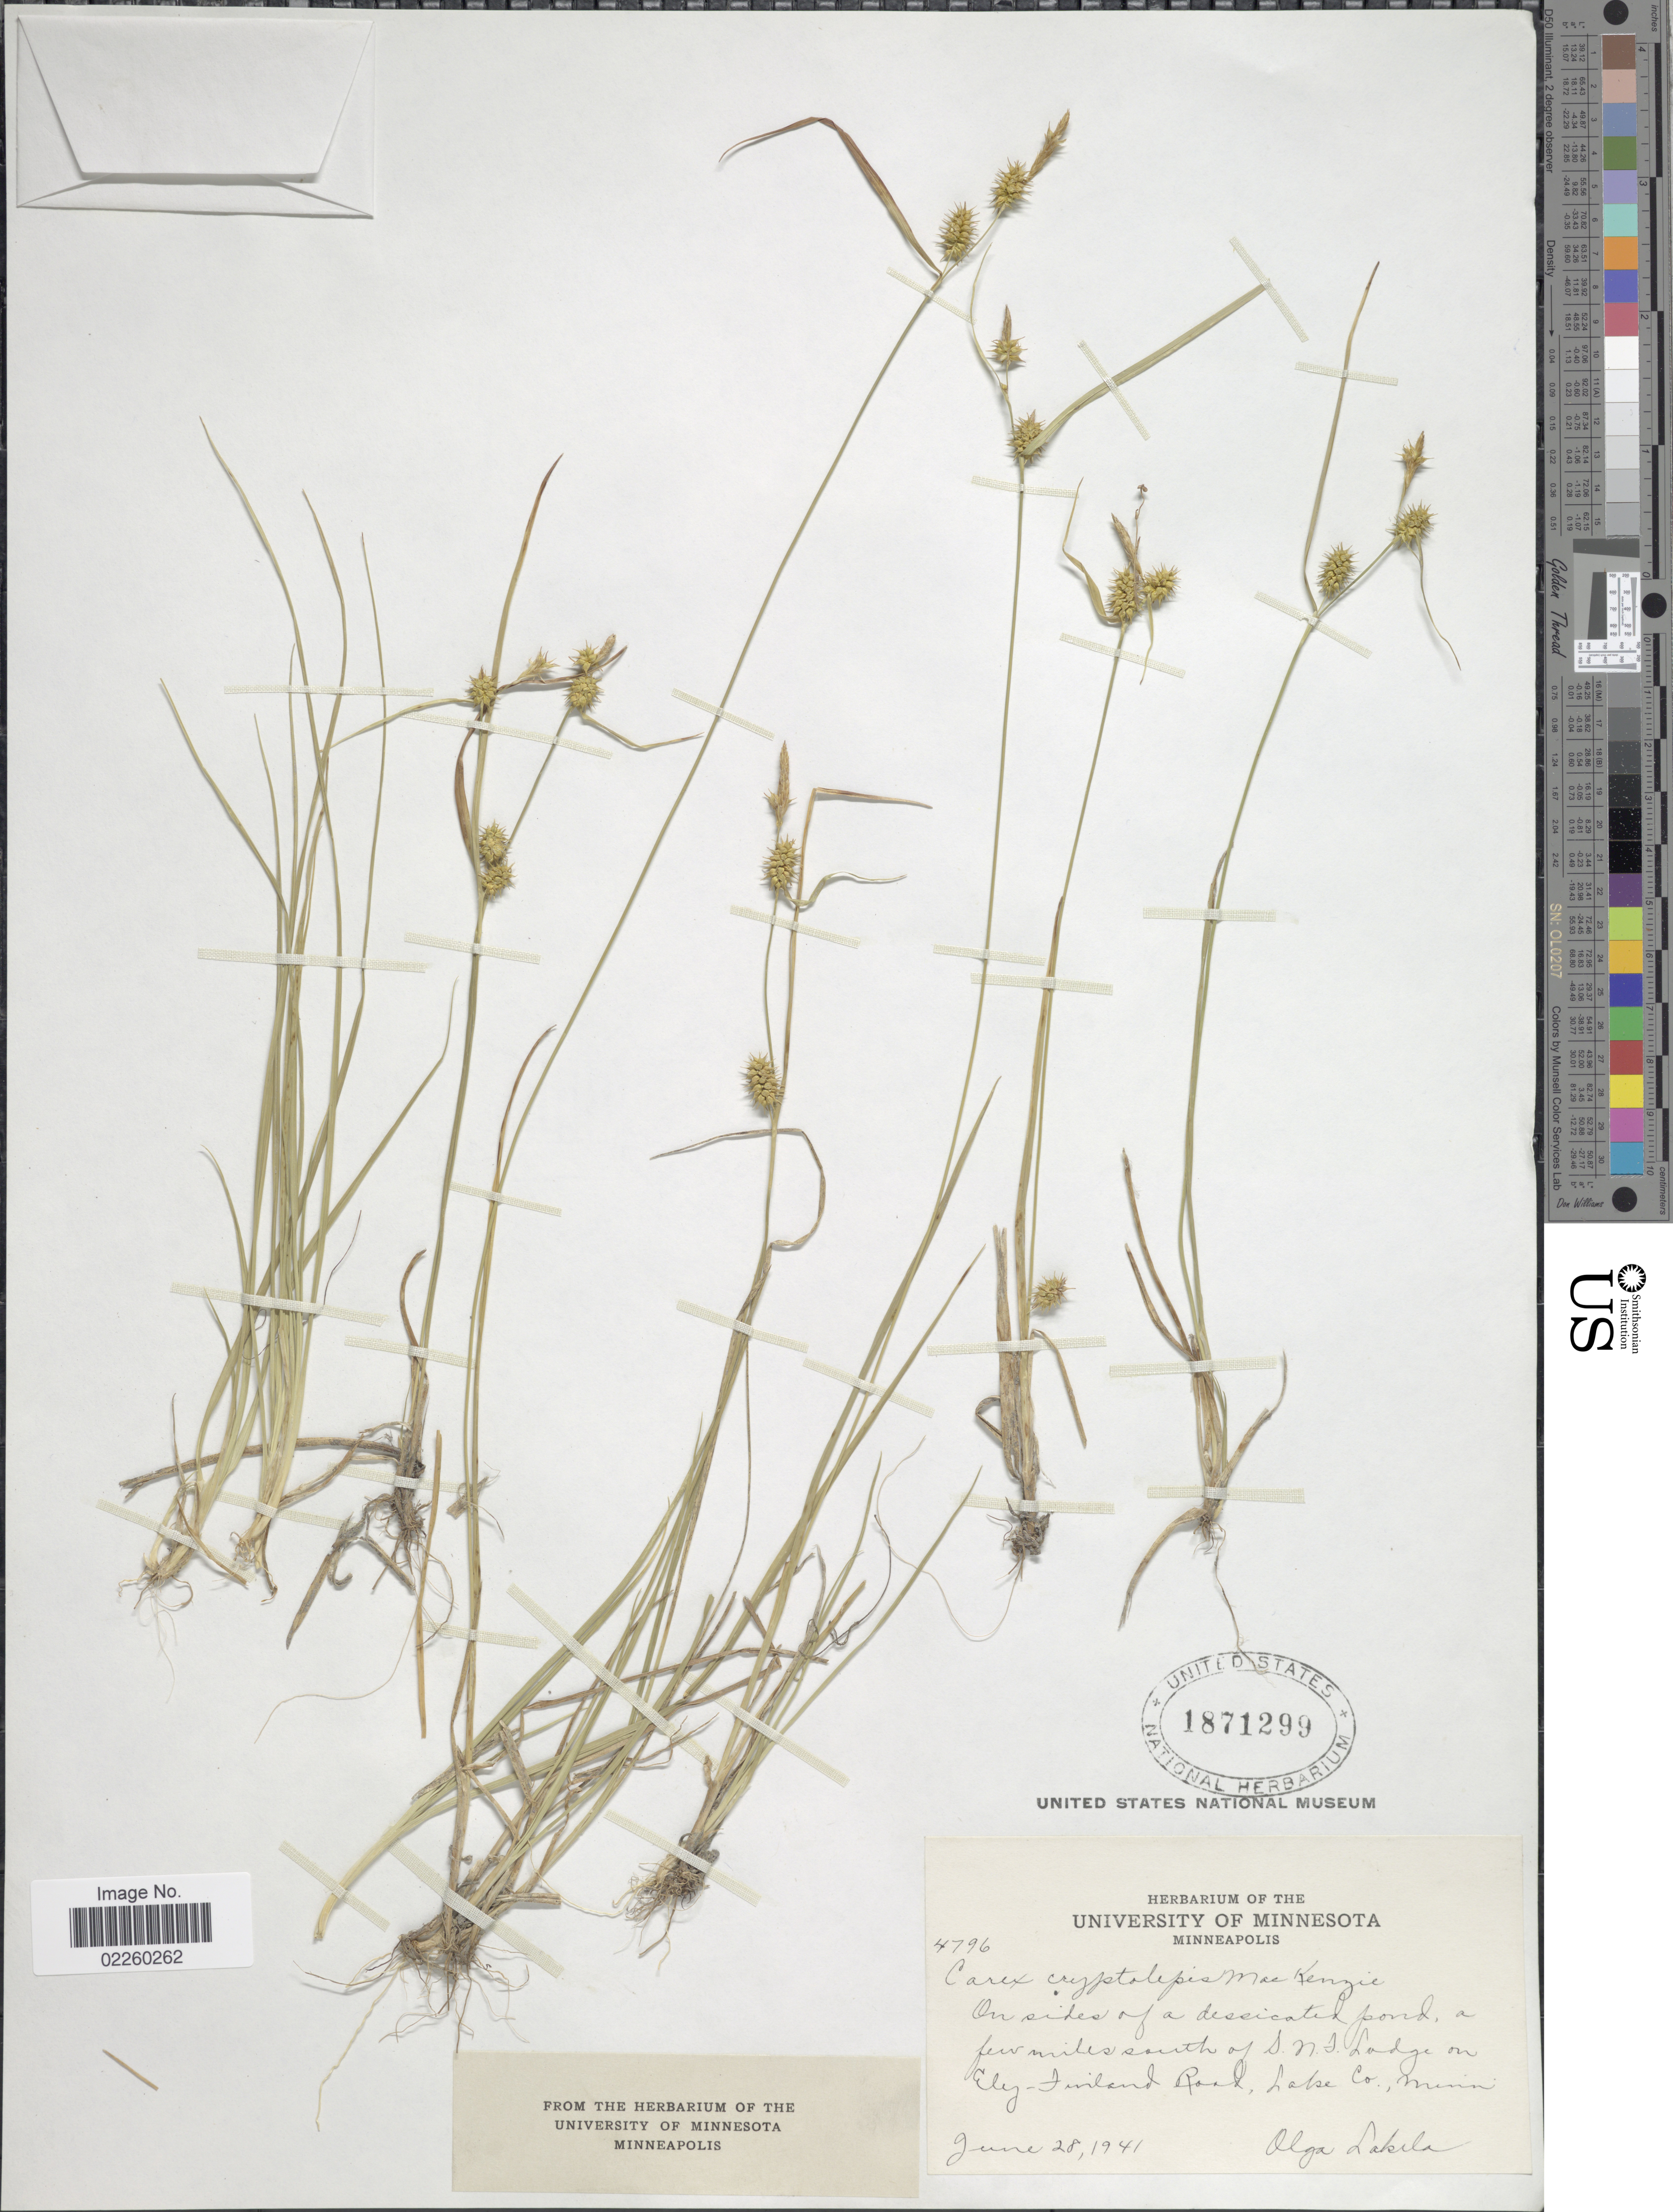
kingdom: Plantae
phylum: Tracheophyta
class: Liliopsida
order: Poales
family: Cyperaceae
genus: Carex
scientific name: Carex cryptolepis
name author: Mack.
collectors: O. K. Lakela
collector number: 4796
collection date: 1941-06-28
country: United States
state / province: Minnesota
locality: On sides of a dessicated pond, a few miles south of S.N.S Lodge on Ely-Finland Road, Lake Co., Minn.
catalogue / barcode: US 1871299